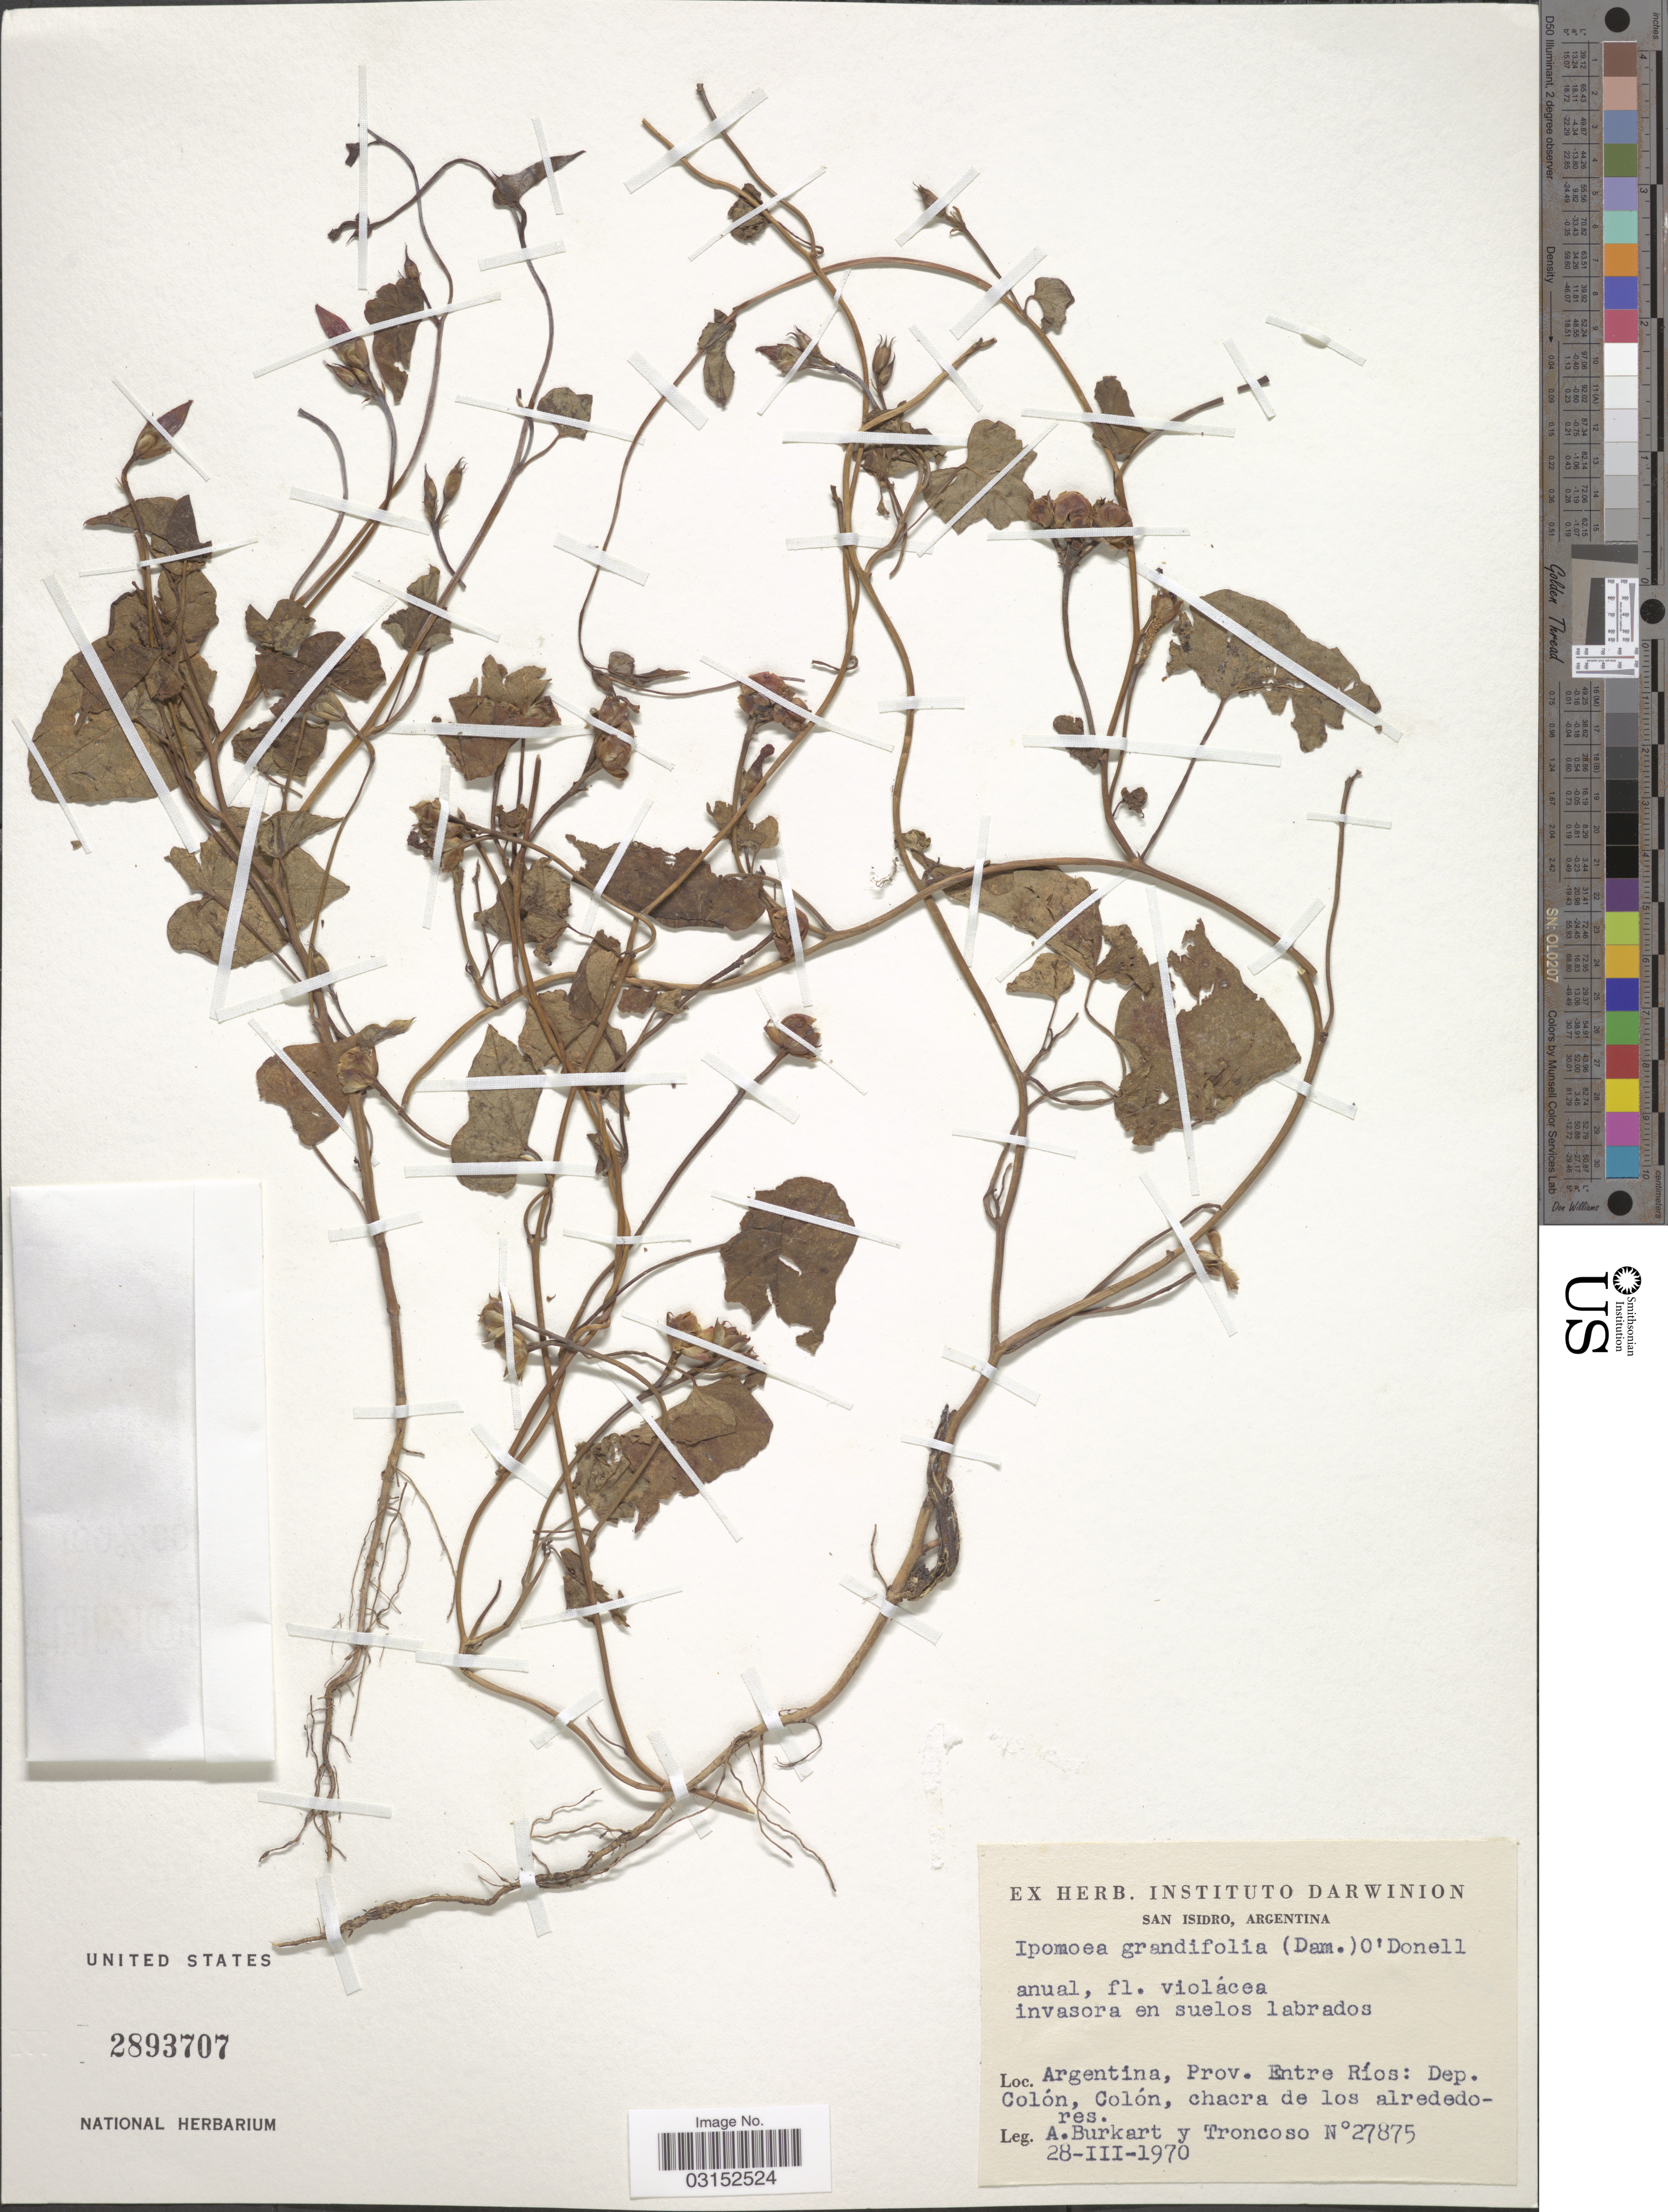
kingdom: Plantae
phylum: Tracheophyta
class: Magnoliopsida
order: Solanales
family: Convolvulaceae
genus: Ipomoea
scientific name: Ipomoea grandifolia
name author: (Dammer) O'Donell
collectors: A. E. Burkart & N. Troncoso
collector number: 27875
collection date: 1970-03-28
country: Argentina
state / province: Entre Rios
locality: Dep. Colón, Colón, chacra de los alrededores.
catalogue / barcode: US 2893707